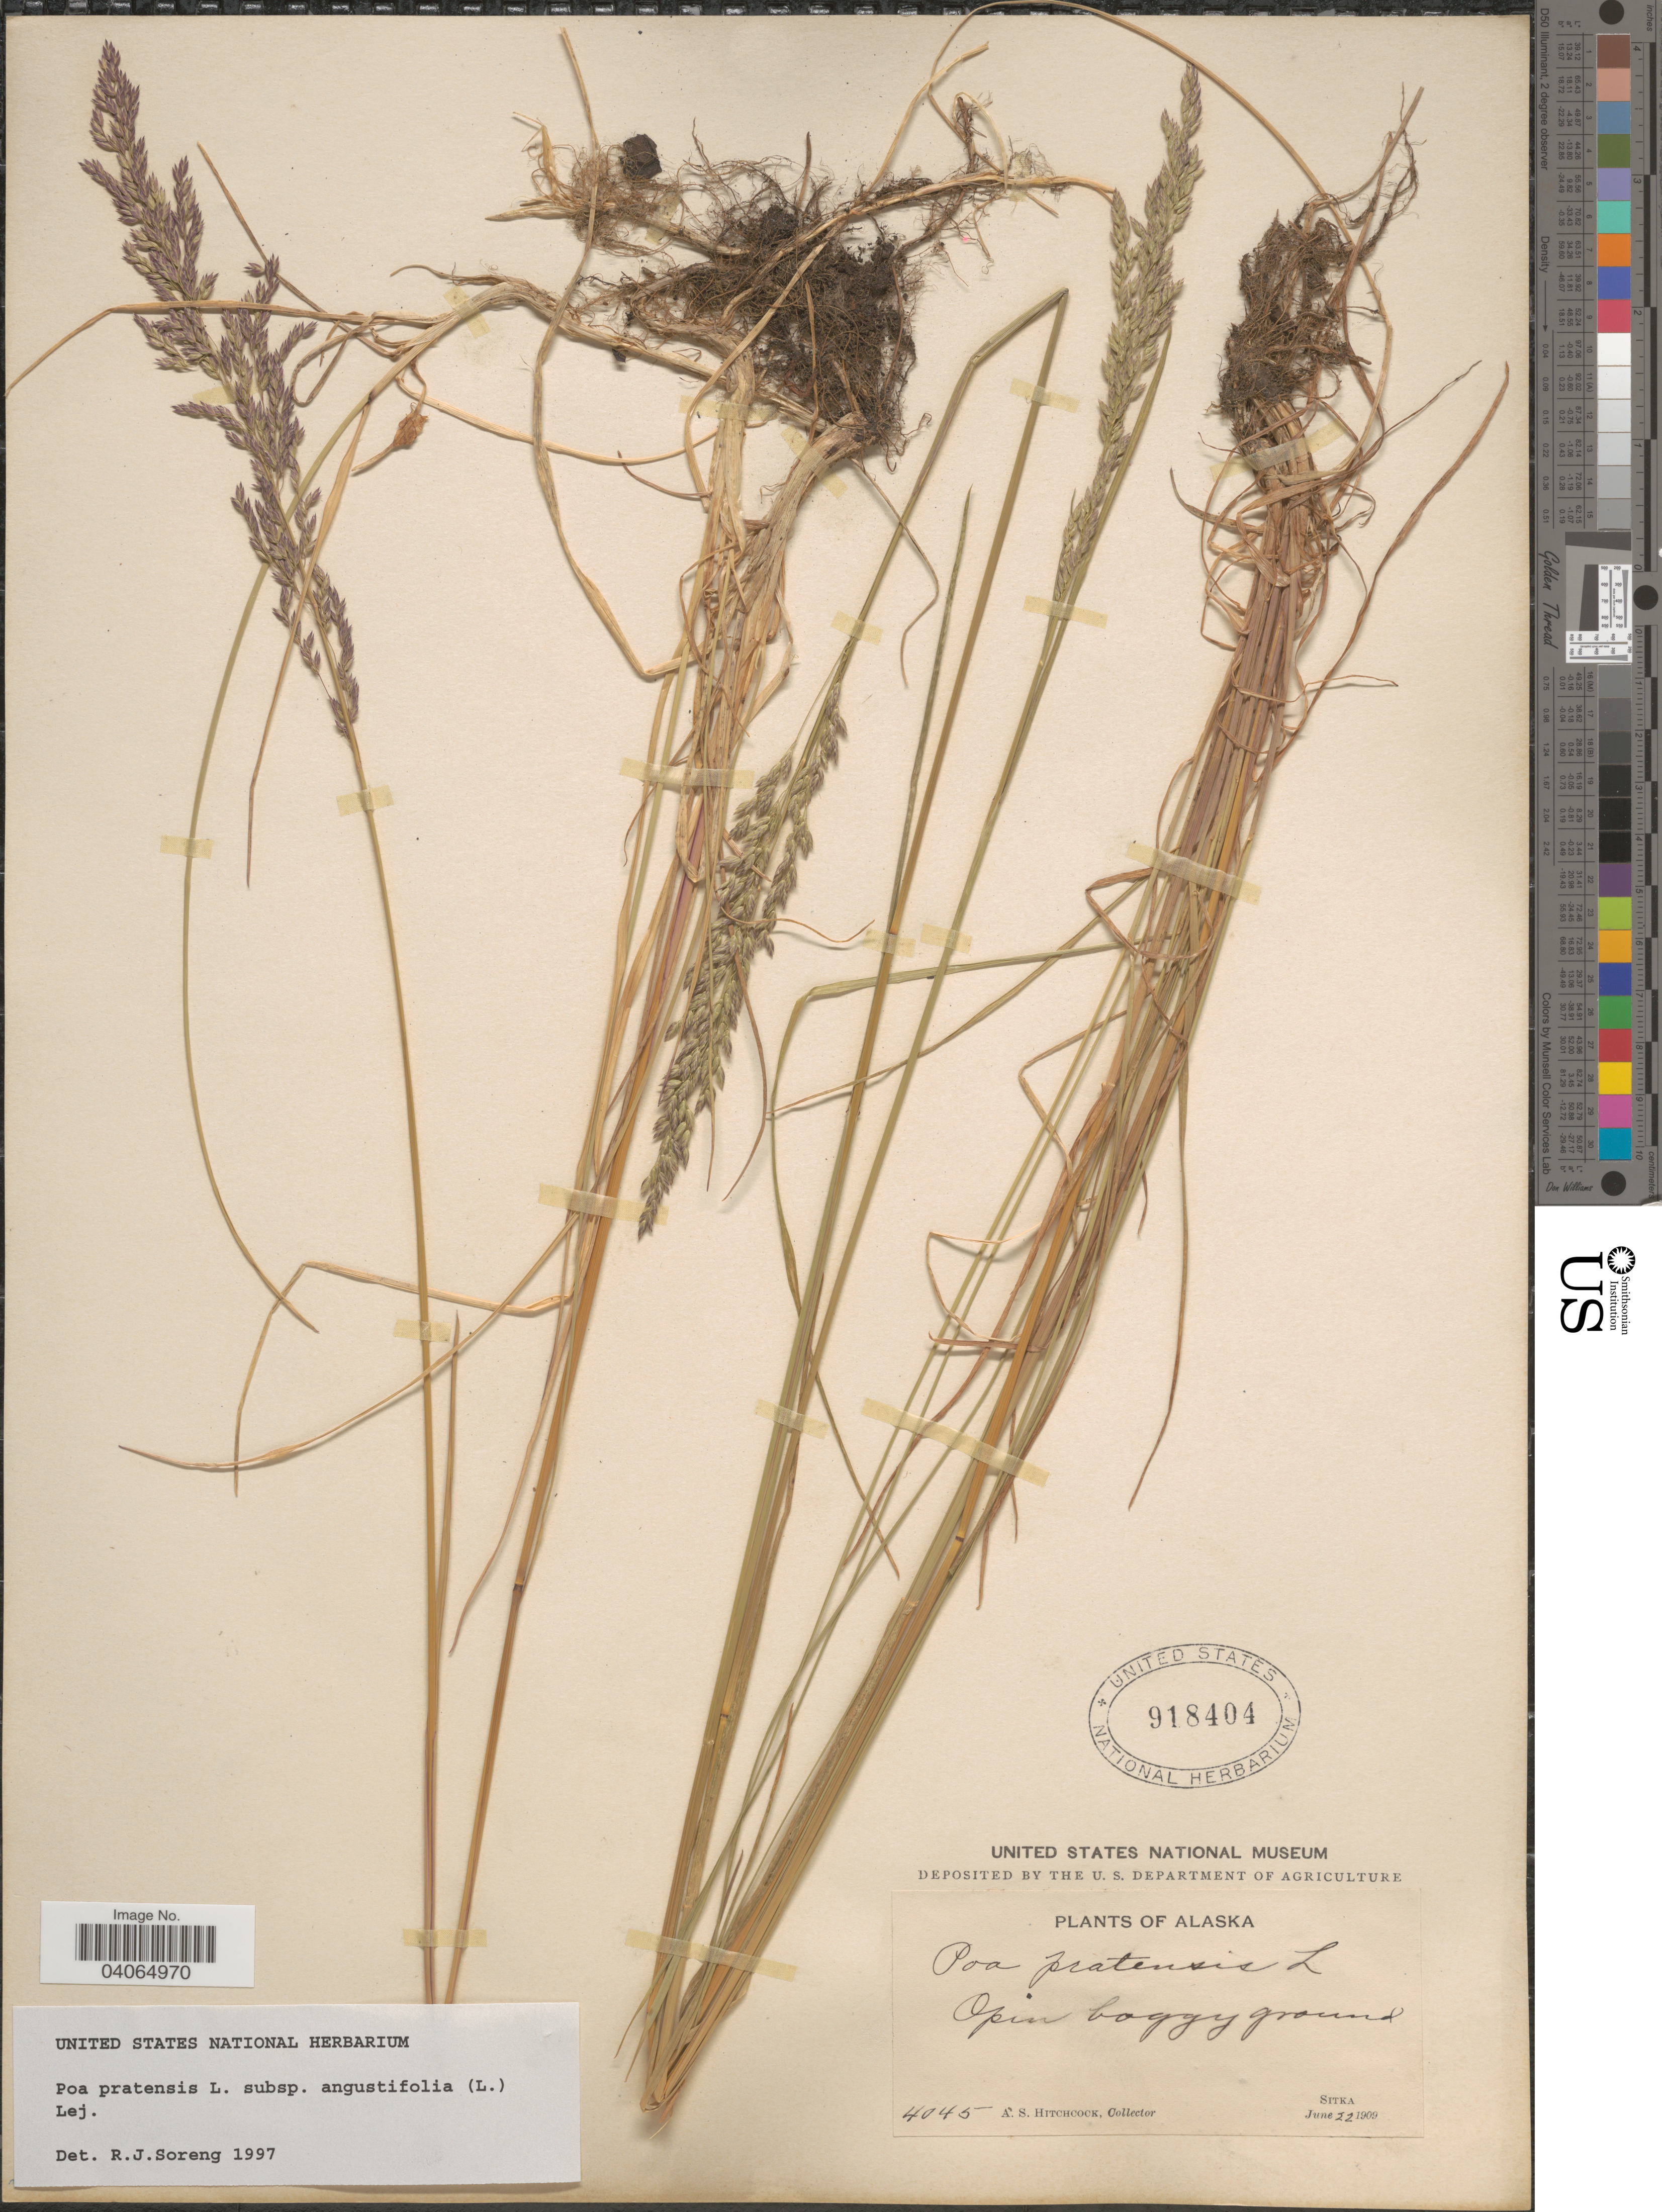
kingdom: Plantae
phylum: Tracheophyta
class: Liliopsida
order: Poales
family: Poaceae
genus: Poa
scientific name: Poa pratensis subsp. angustifolia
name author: (L.) Lej.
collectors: A. S. Hitchcock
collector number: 4045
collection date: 1909-06-22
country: United States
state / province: Alaska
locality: Sitka.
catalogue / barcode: US 918404